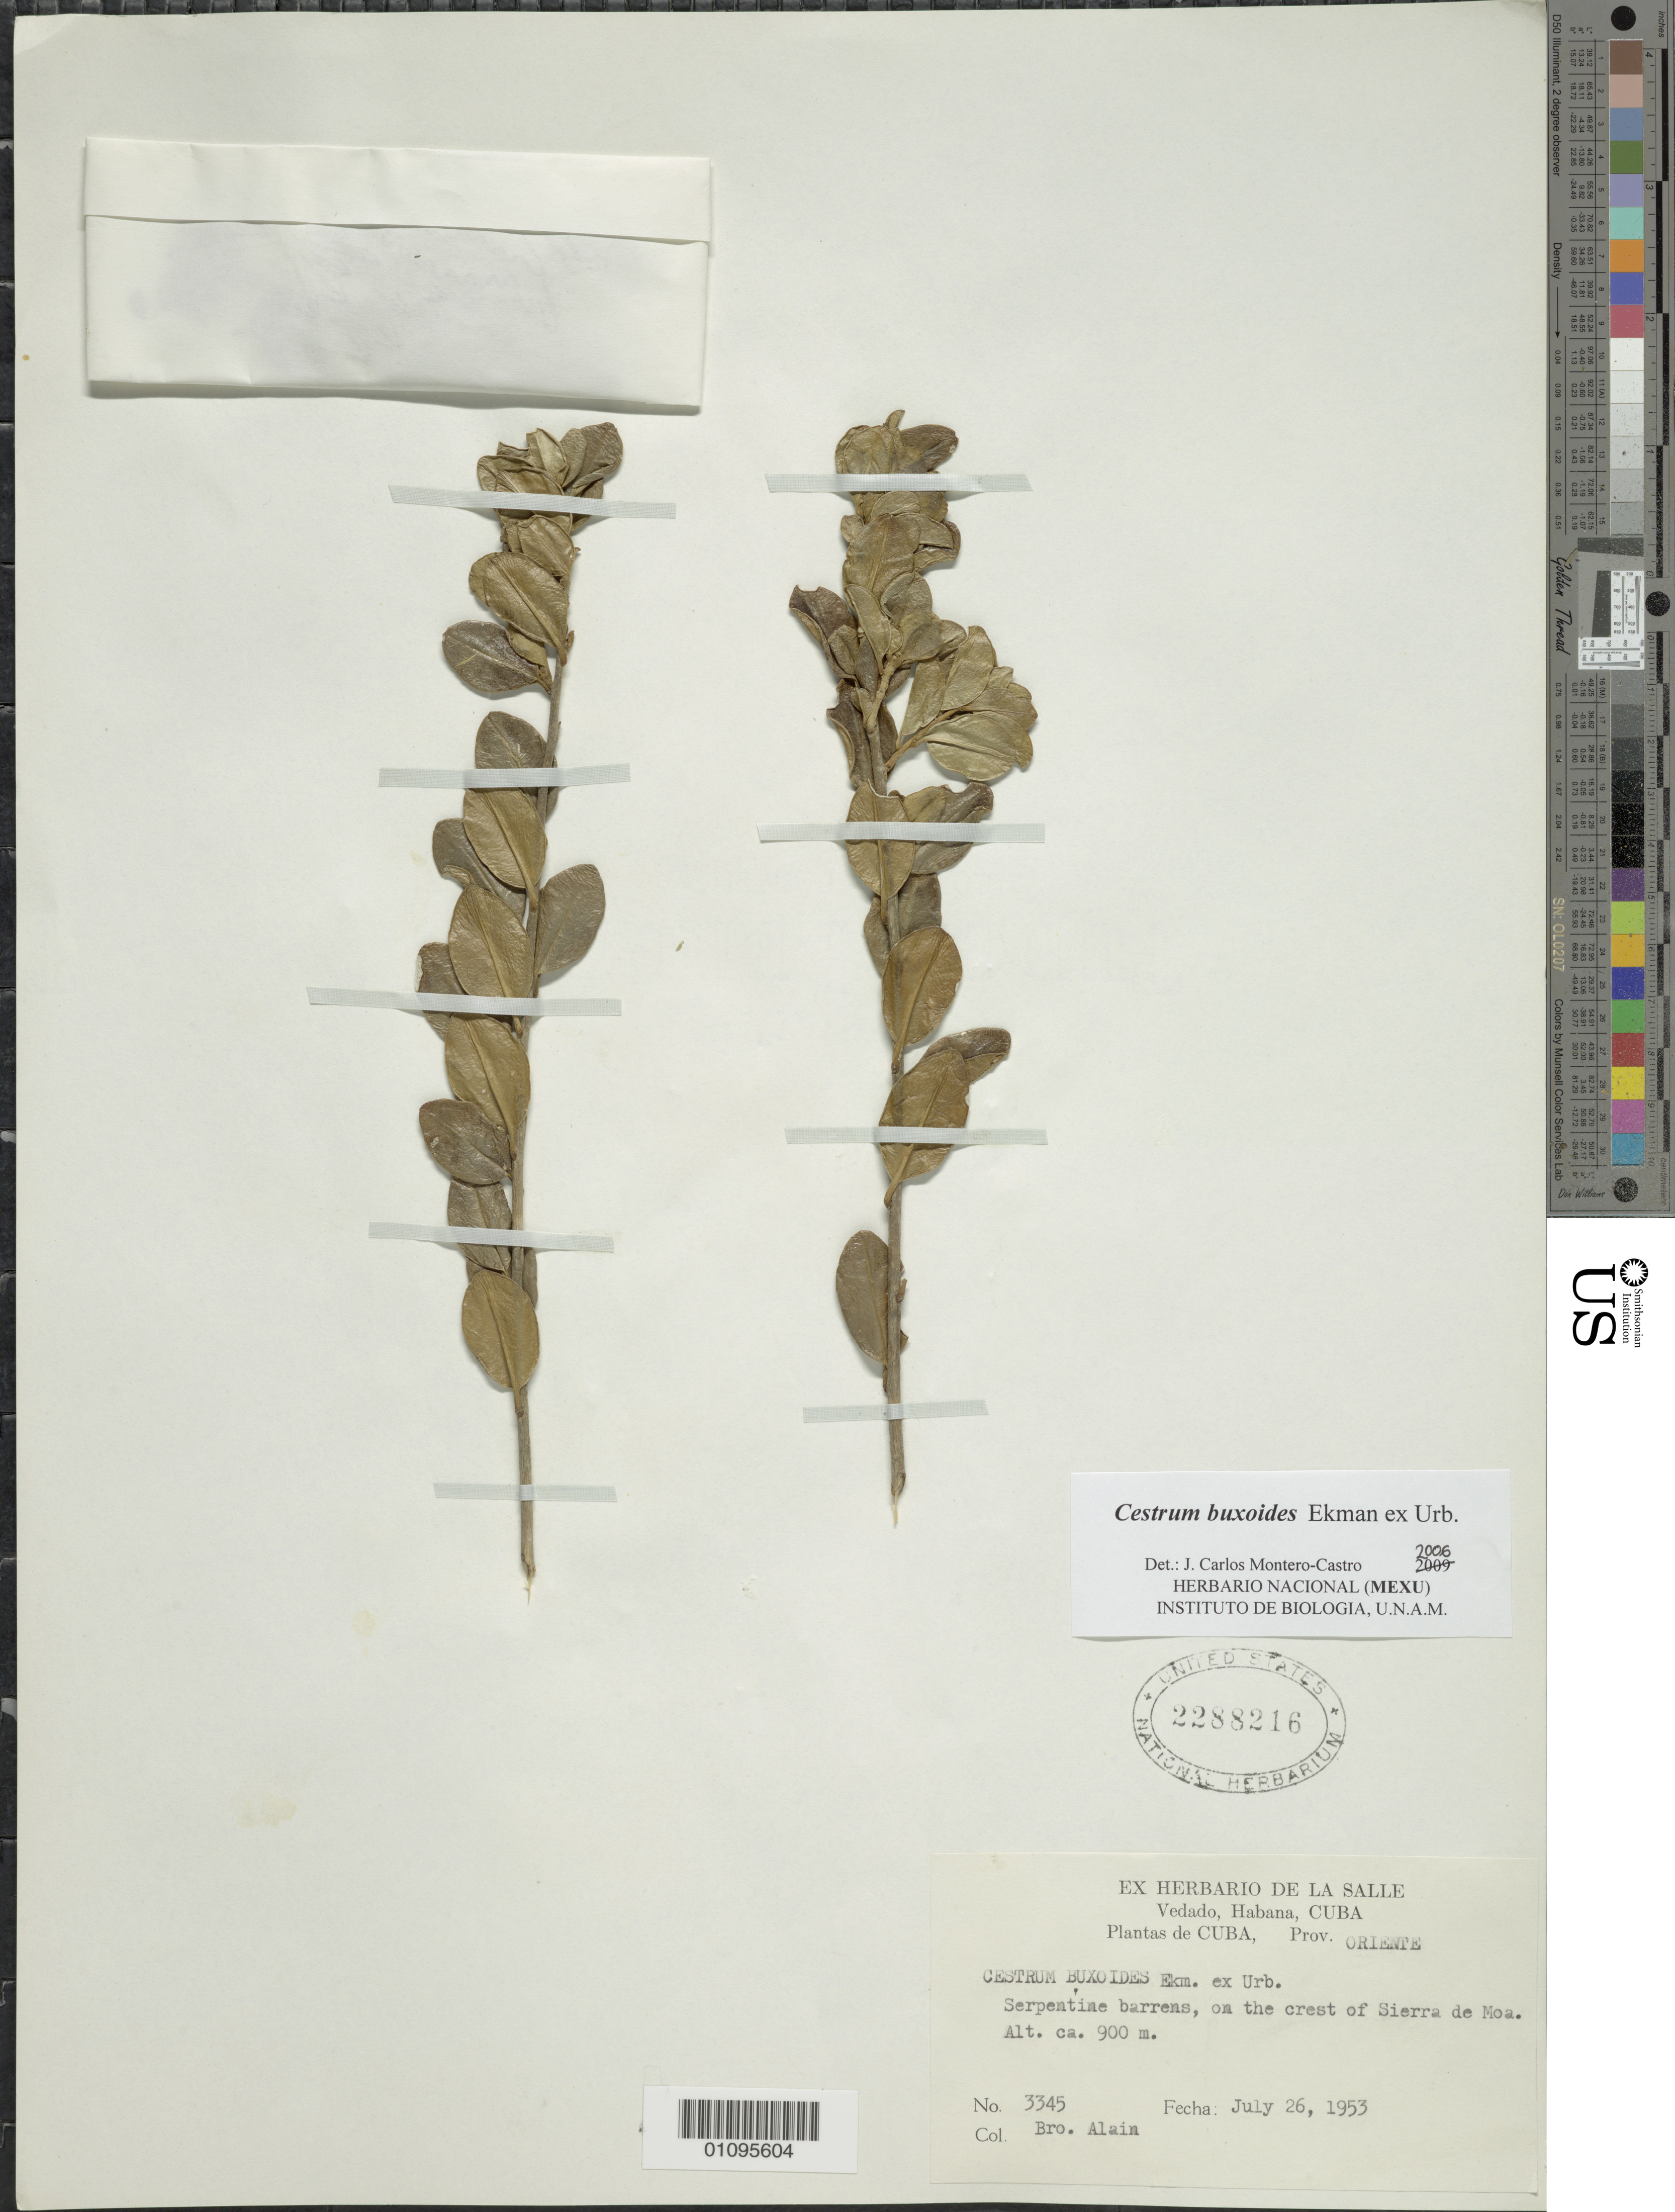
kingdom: Plantae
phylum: Tracheophyta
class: Magnoliopsida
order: Solanales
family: Solanaceae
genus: Cestrum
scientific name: Cestrum buxoides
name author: Ekman ex Urb.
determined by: Montero-Castro, J. C.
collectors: A. H. Liogier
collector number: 3345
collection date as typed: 26 Jul 1953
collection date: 1953-07-26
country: Cuba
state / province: Holguín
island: Cuba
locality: Sierra de Moa, crest [Oriente]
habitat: Serpentine barrens, on crest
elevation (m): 900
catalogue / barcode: US 2288216